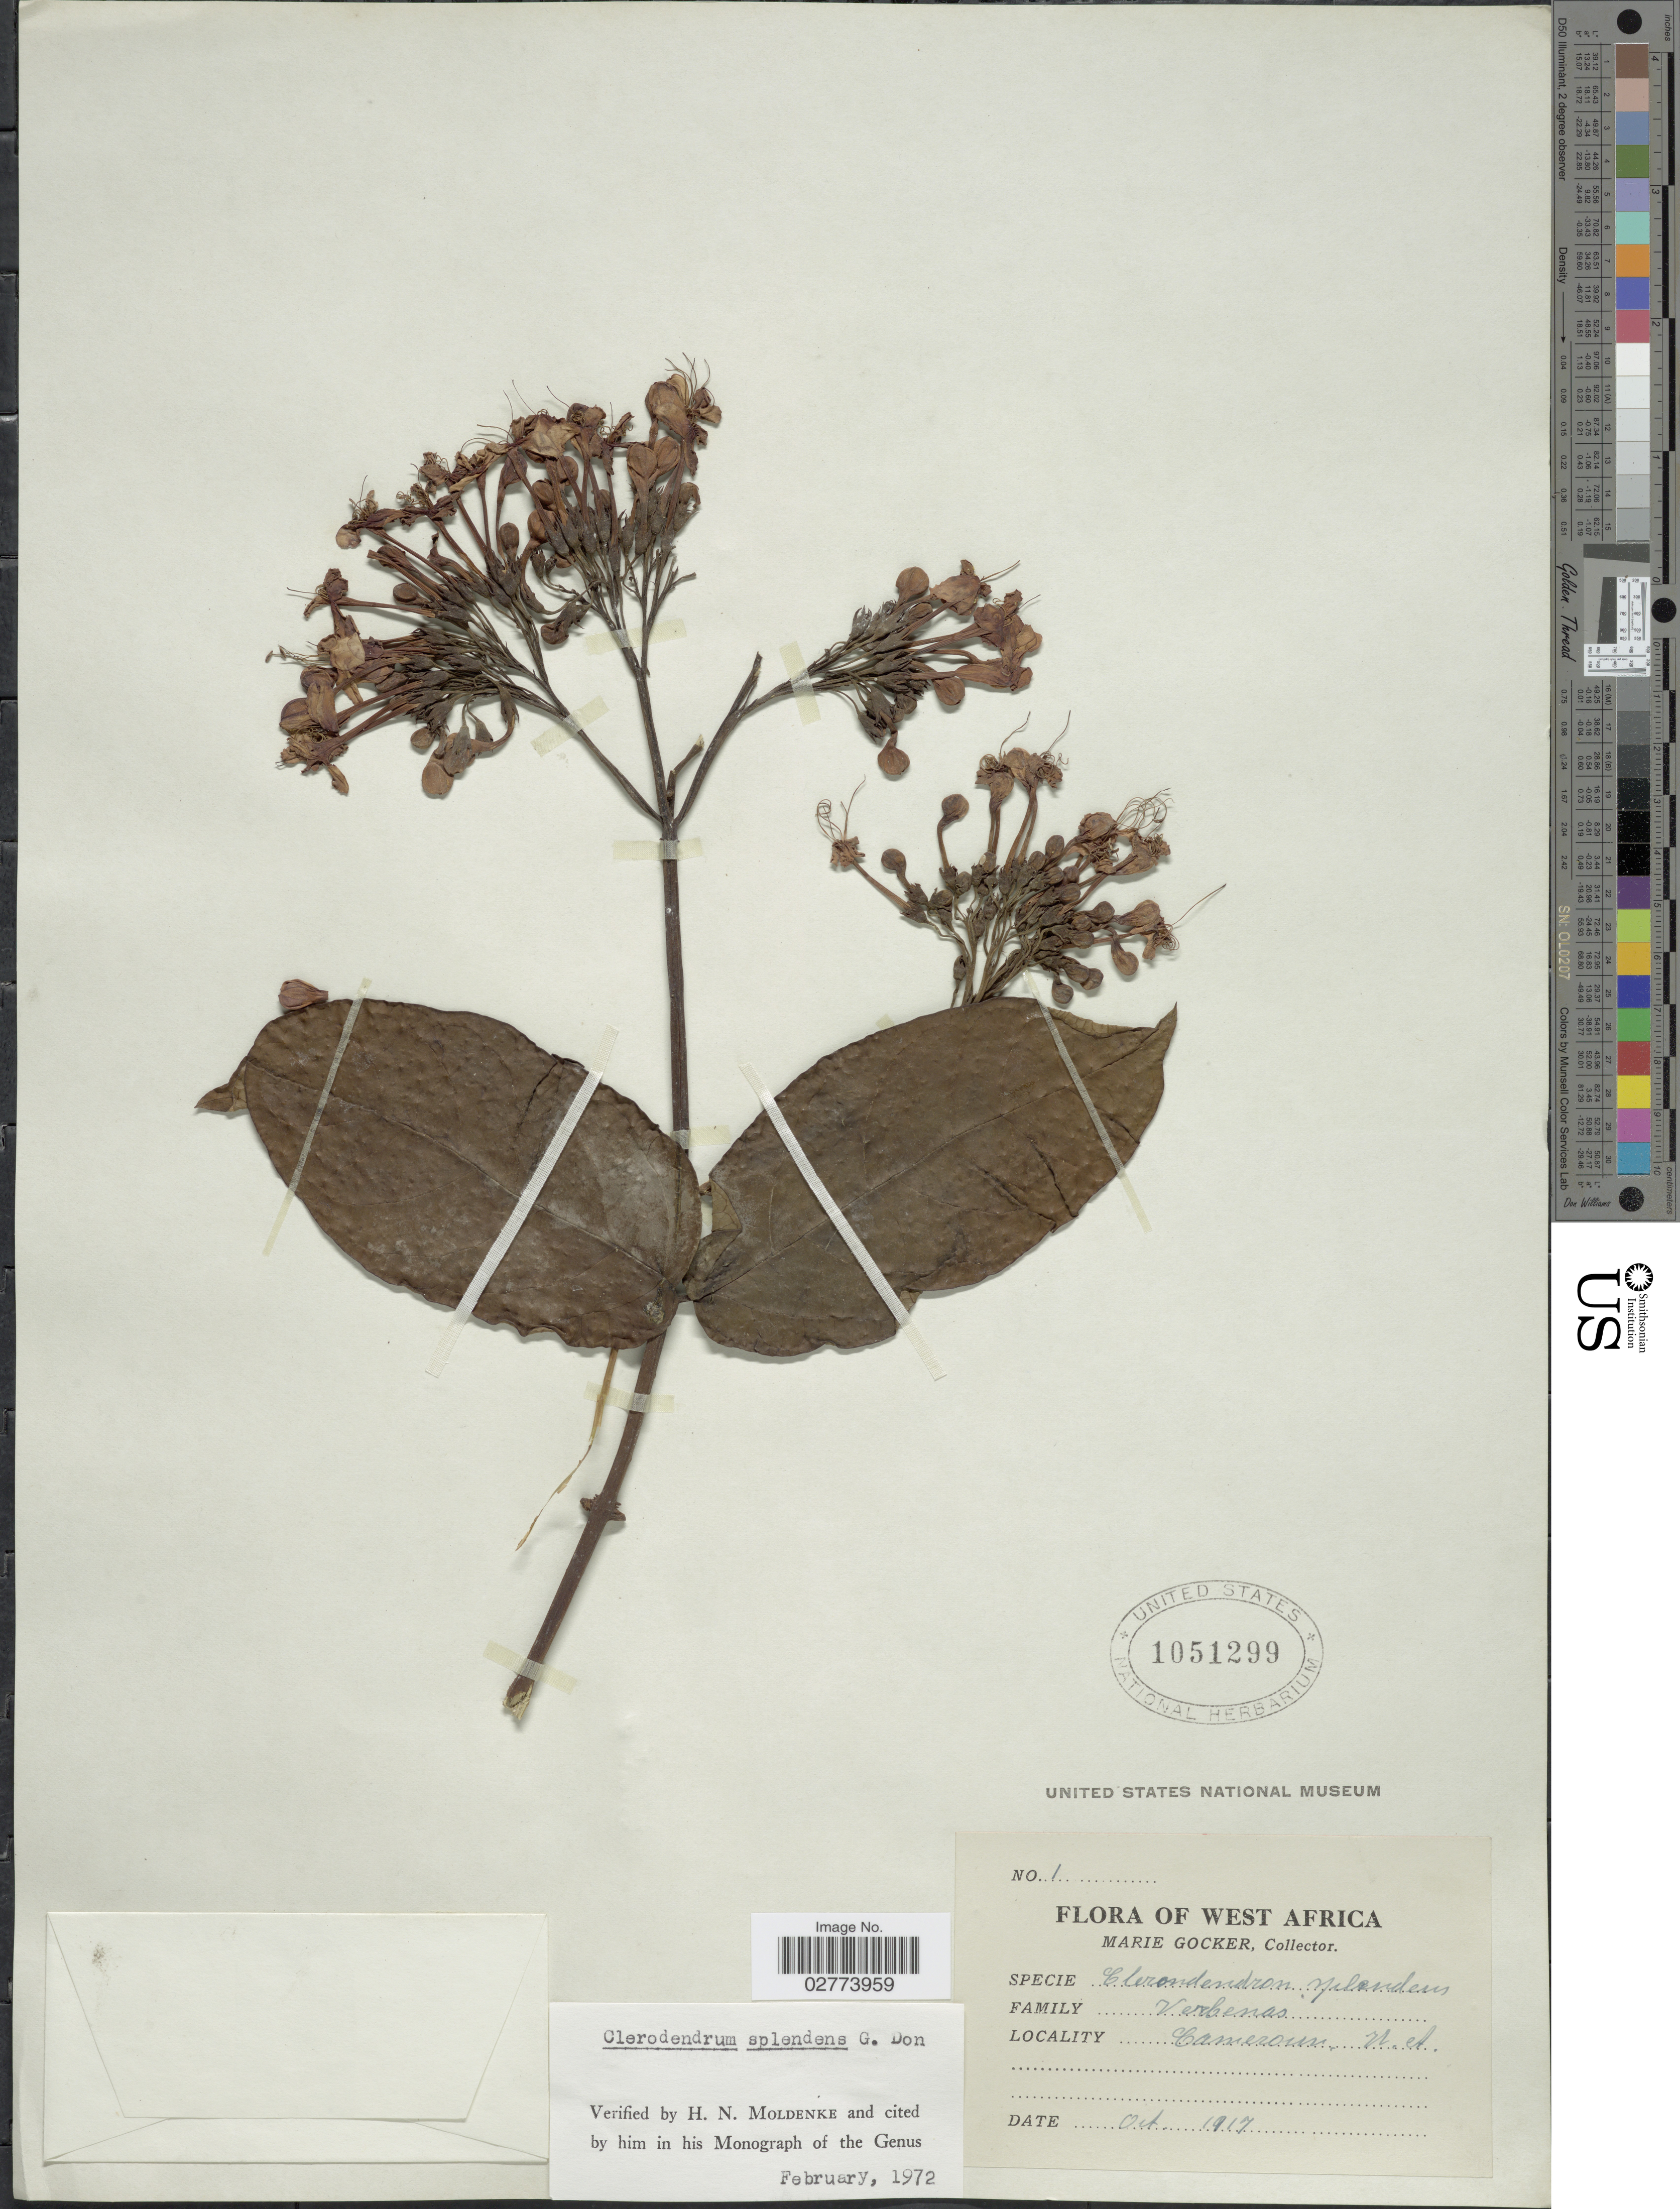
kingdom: Plantae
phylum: Tracheophyta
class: Magnoliopsida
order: Lamiales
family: Lamiaceae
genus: Clerodendrum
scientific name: Clerodendrum splendens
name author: G. Don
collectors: M. Gocker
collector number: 1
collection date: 1917-10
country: Cameroon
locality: Cameroun N. et.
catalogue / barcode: US 1051299